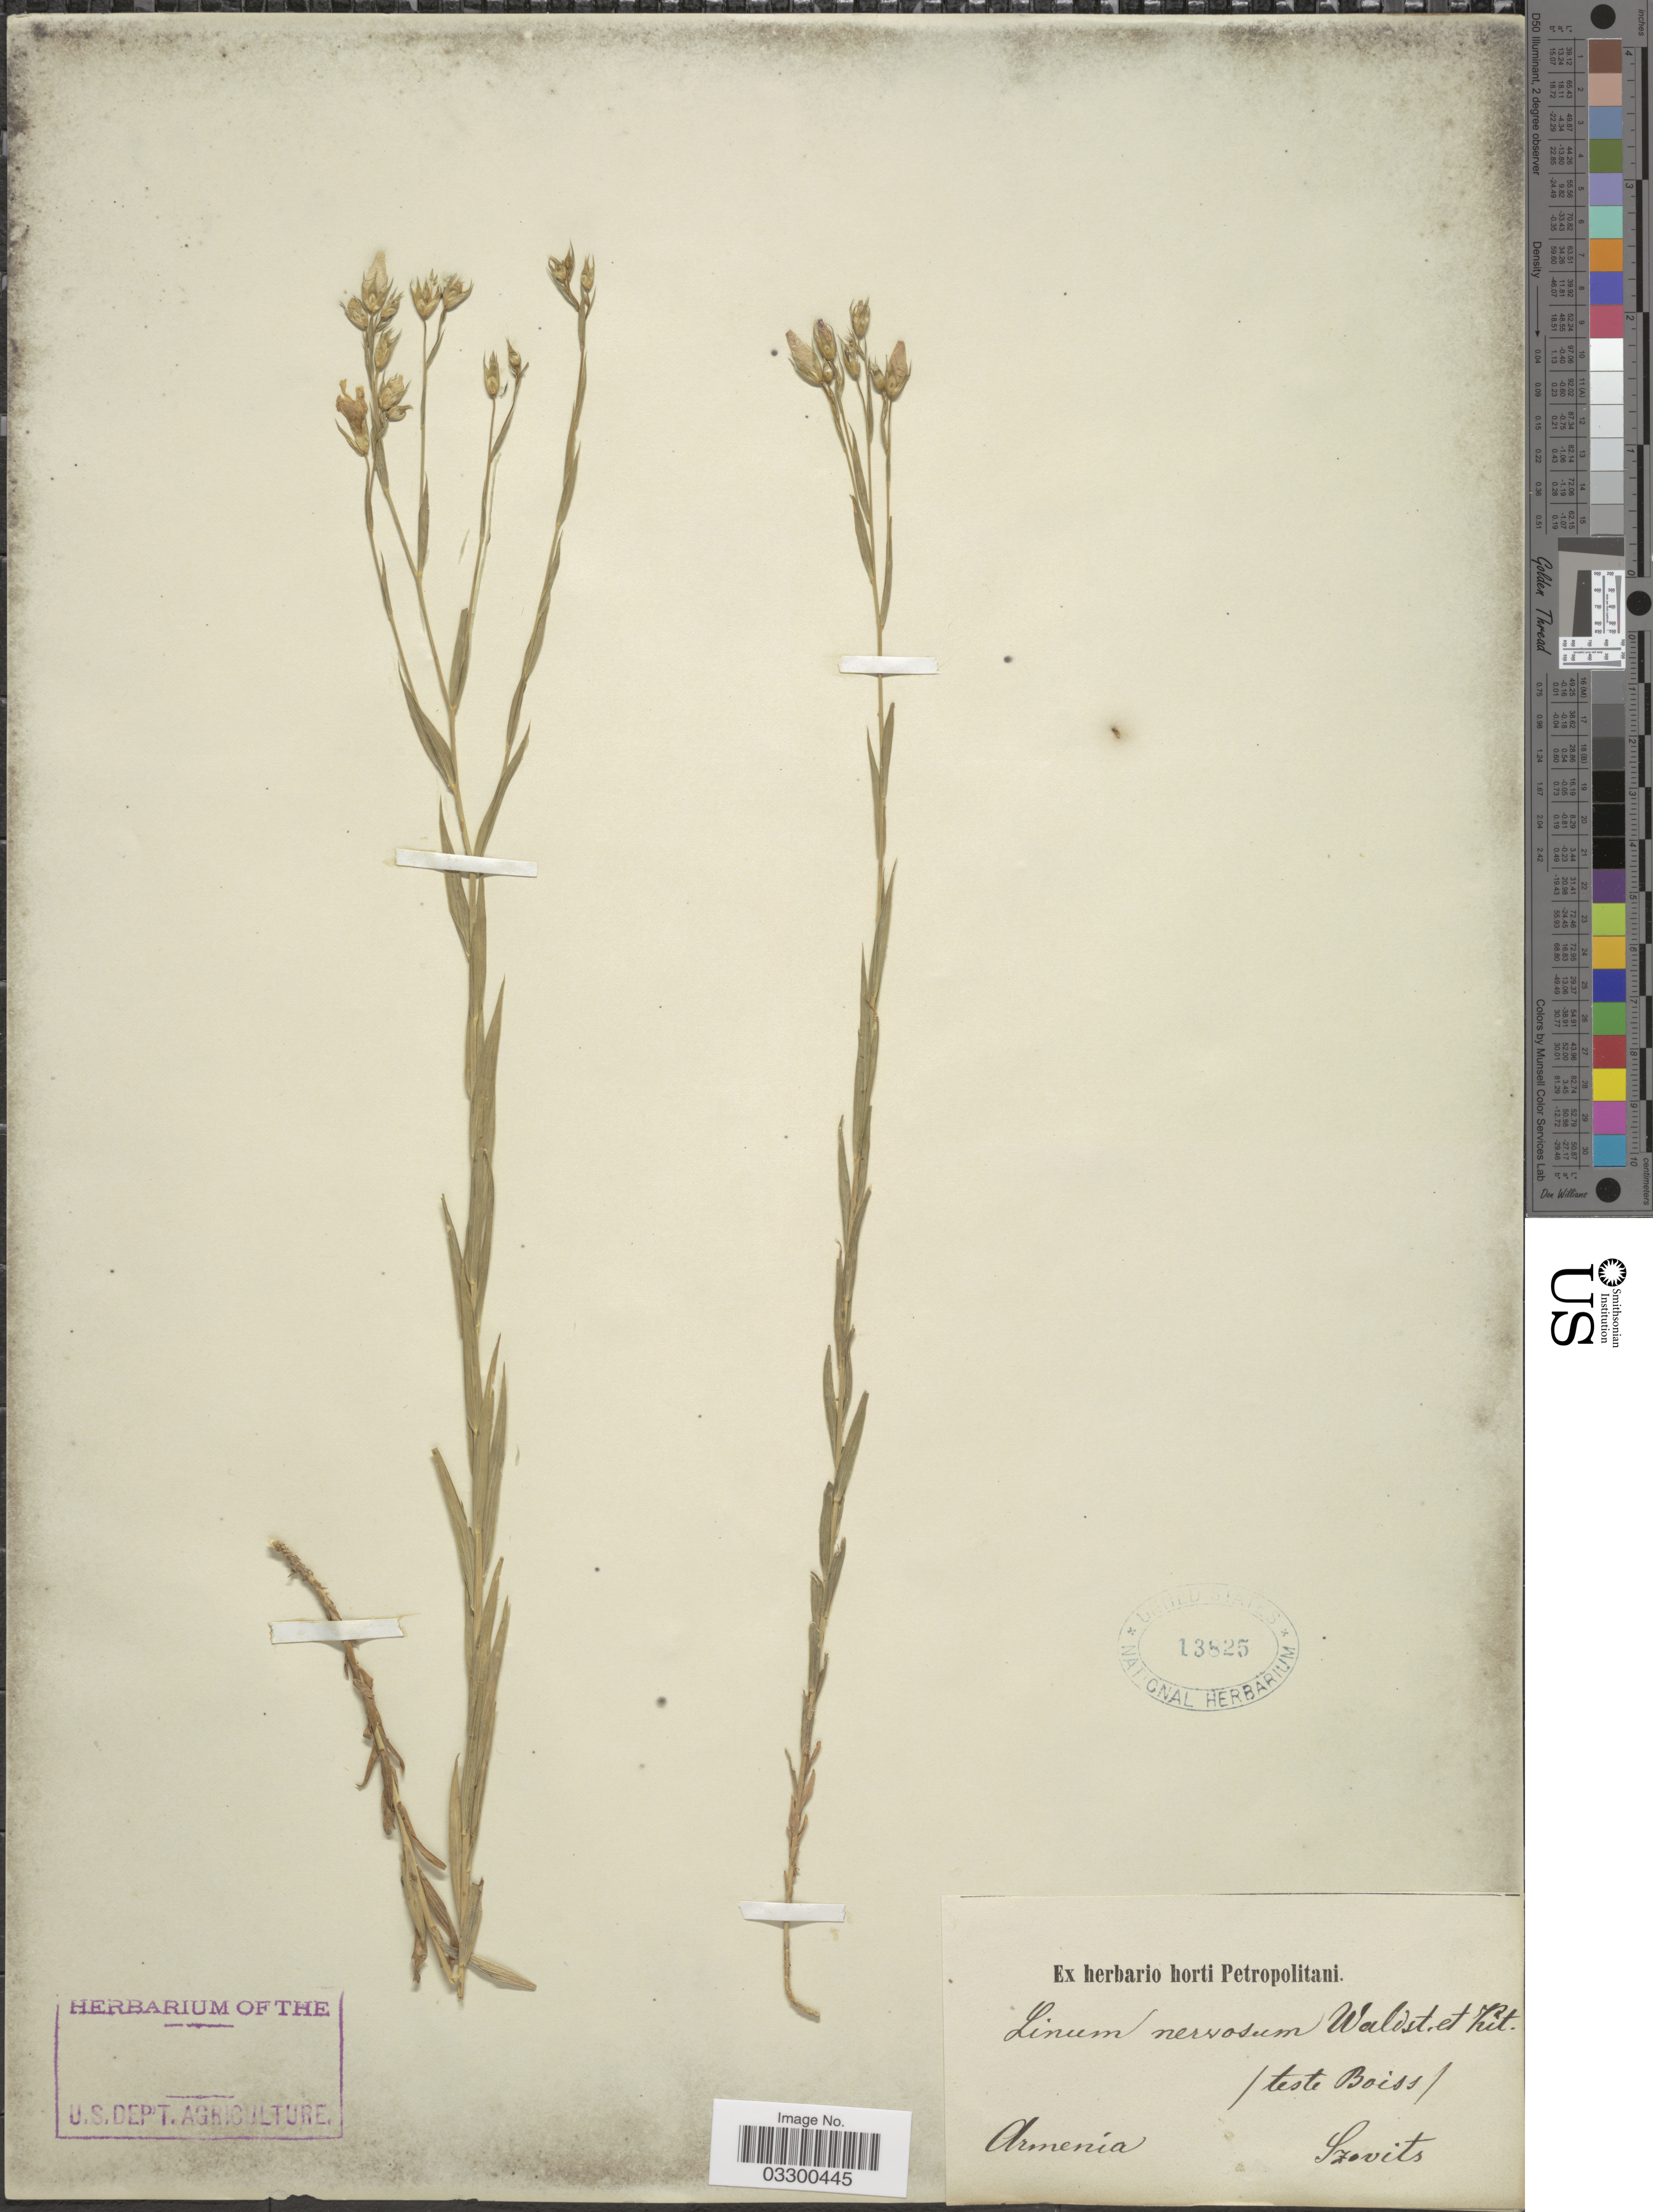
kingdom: Plantae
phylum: Tracheophyta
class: Magnoliopsida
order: Malpighiales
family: Linaceae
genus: Linum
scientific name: Linum nervosum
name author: Waldst. & Kit.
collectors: Szovits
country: Armenia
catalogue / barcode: US 13825